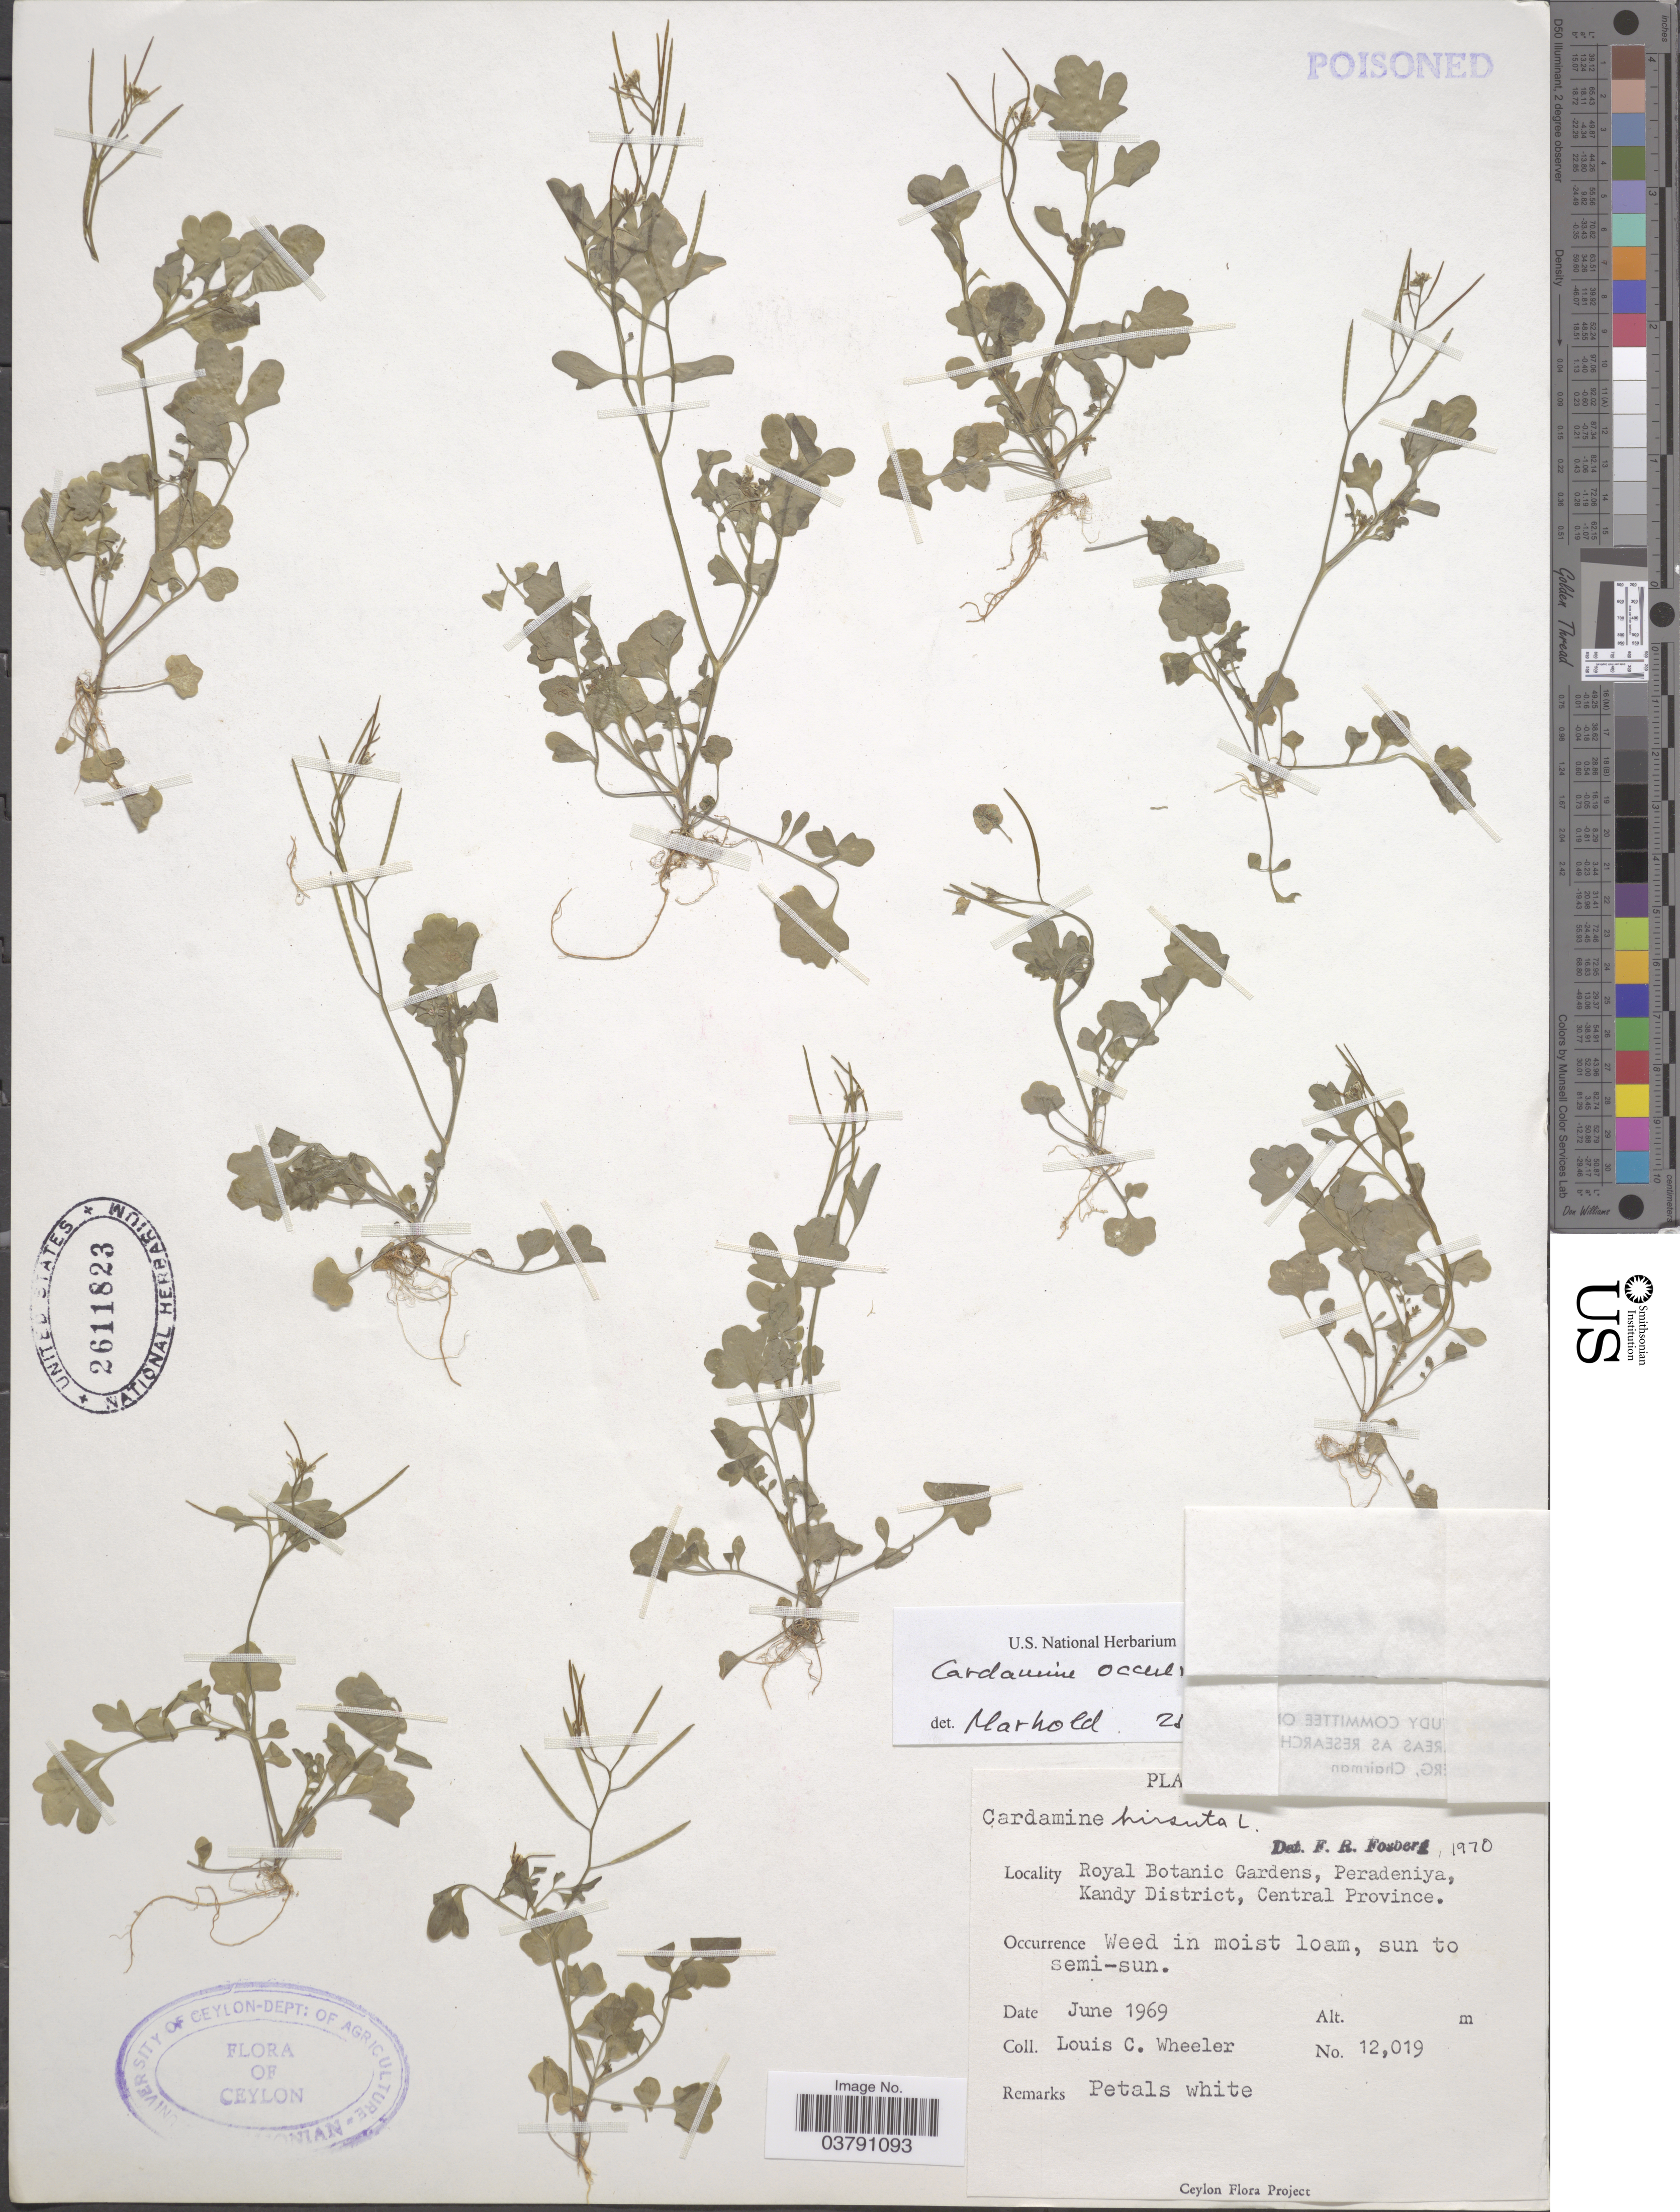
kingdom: Plantae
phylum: Tracheophyta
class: Magnoliopsida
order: Brassicales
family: Brassicaceae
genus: Cardamine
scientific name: Cardamine occulta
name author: Hornem.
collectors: L. C. Wheeler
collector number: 12019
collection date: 1969-06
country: Sri Lanka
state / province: Central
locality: Royal Botanic Gardens, Peradeniya, Kandy District.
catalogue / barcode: US 2611823